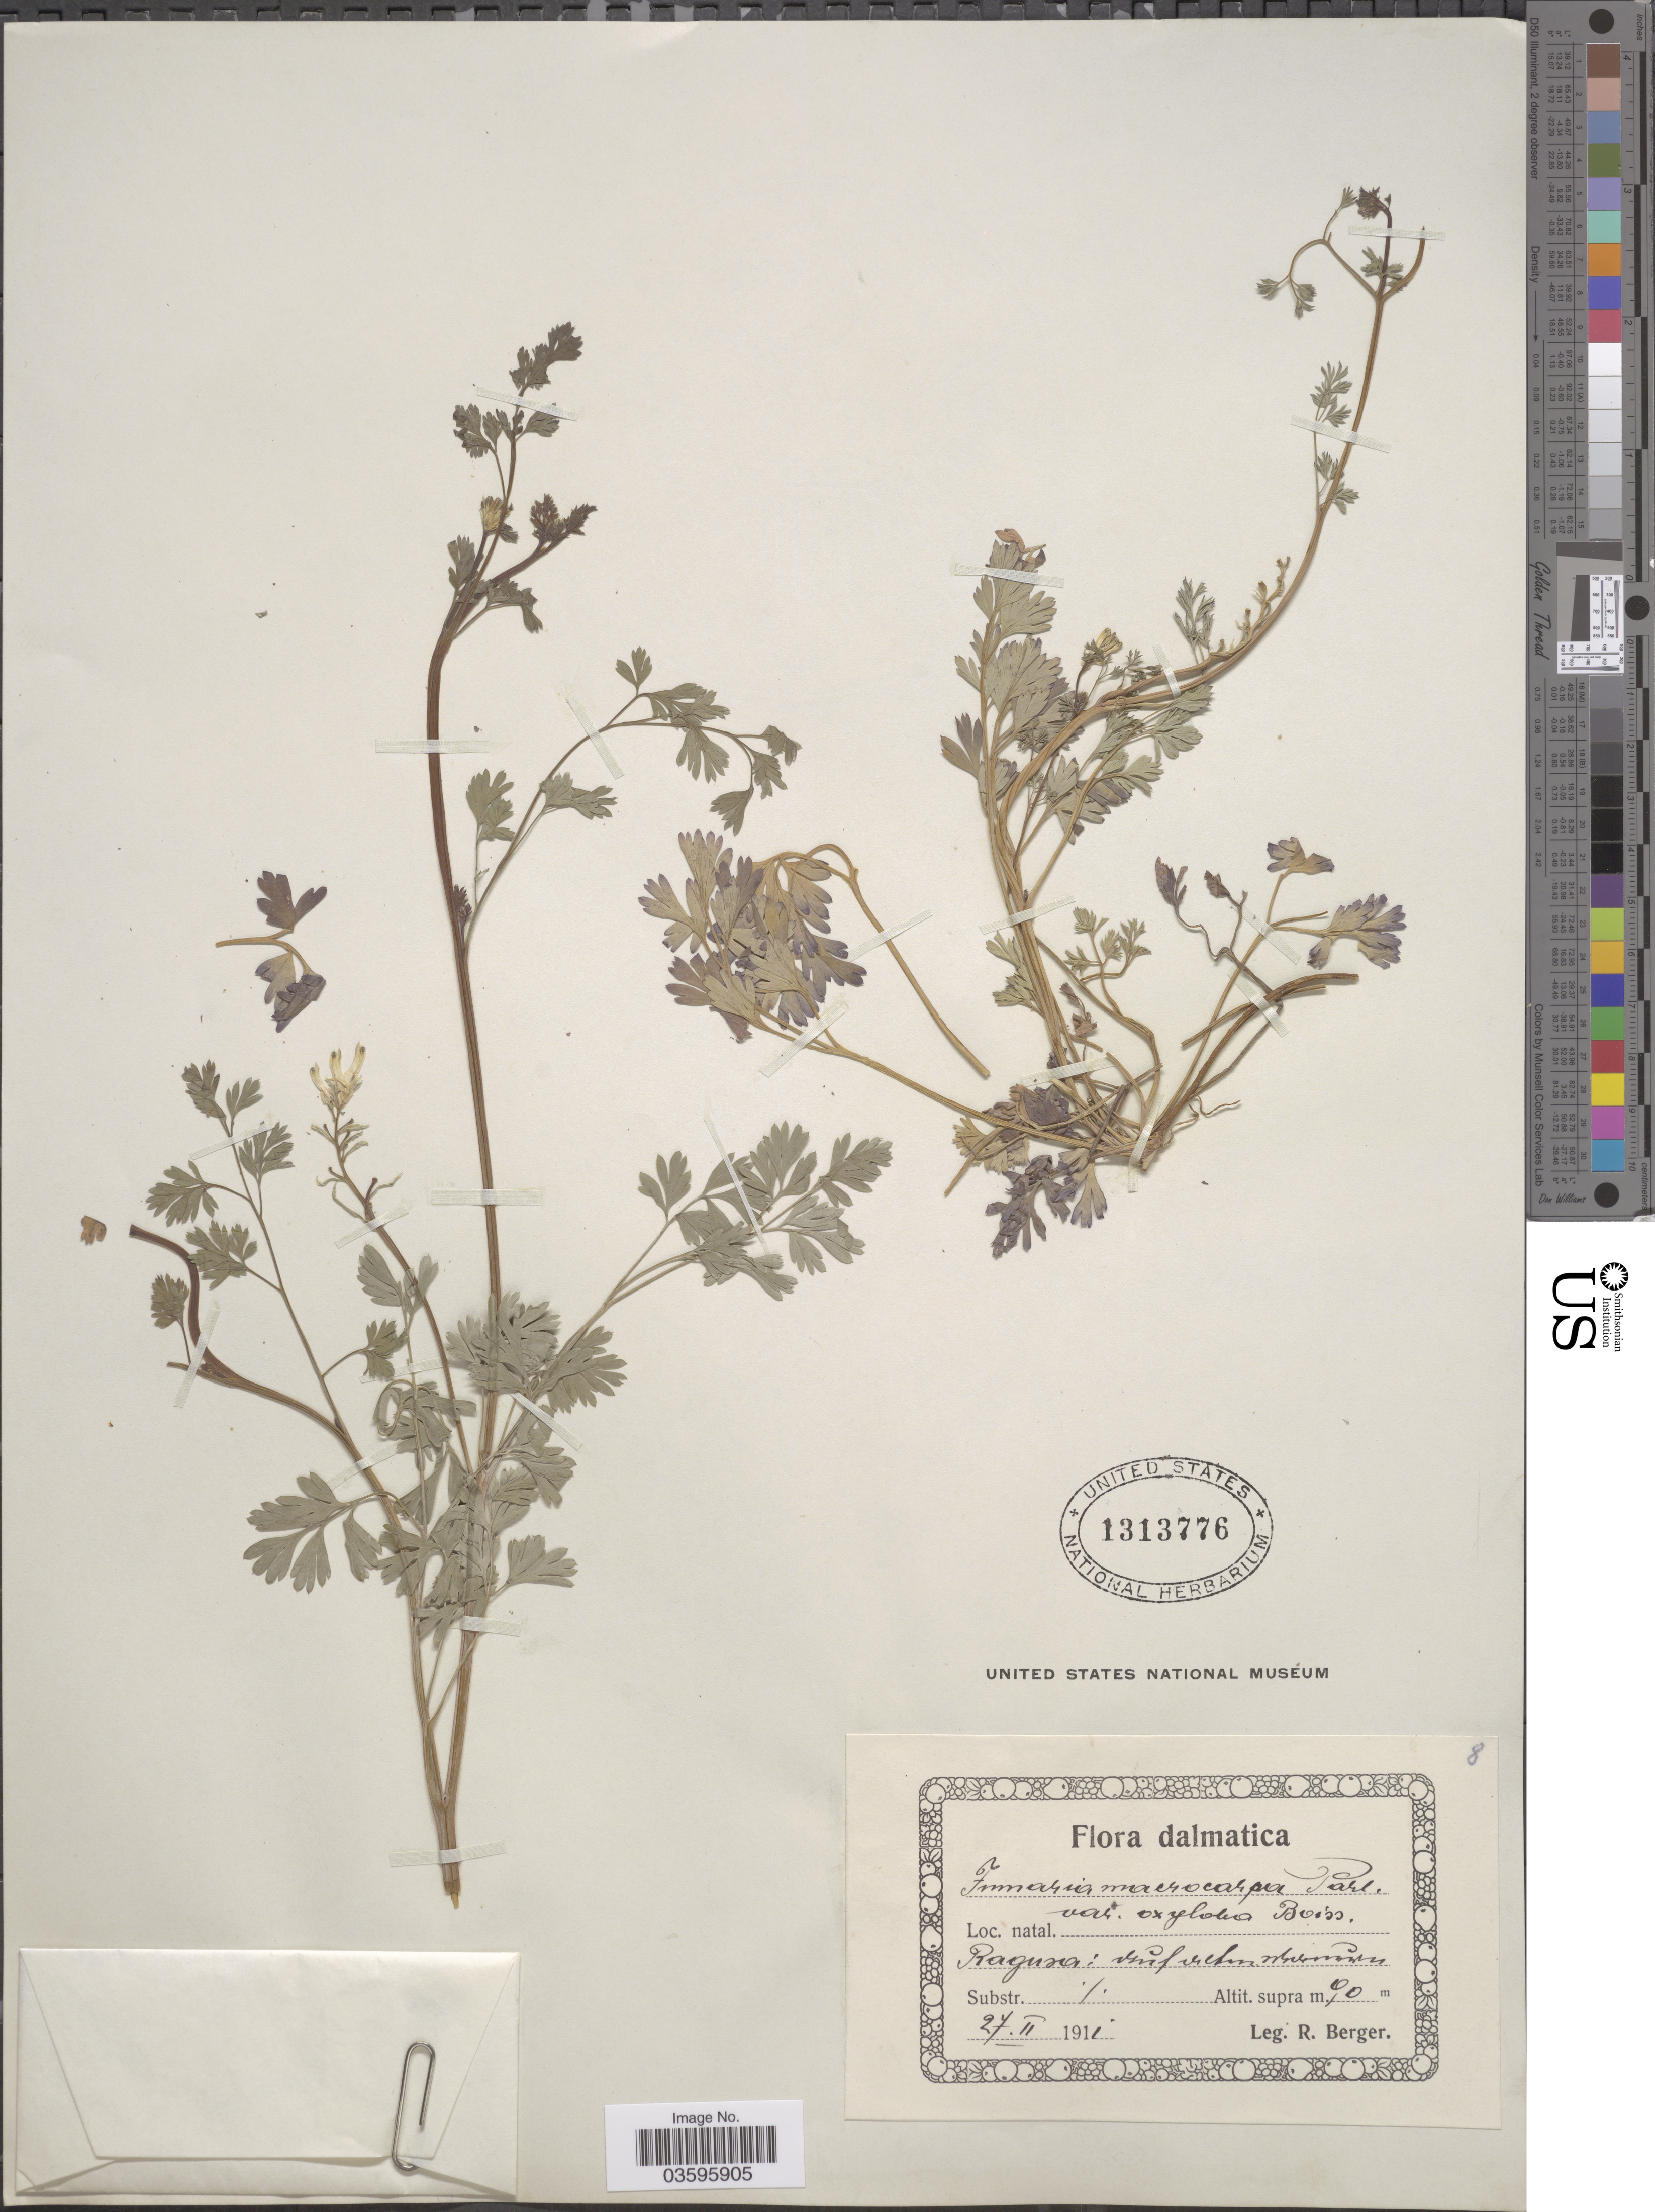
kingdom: Plantae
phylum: Tracheophyta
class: Magnoliopsida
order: Ranunculales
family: Papaveraceae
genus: Fumaria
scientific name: Fumaria macrocarpa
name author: Parl.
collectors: R. Berger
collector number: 8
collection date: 1911-02-27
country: Croatia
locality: Dalmatica. Ragusa: auf [illegible text]. Substr. 1.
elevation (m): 90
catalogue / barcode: US 1313776